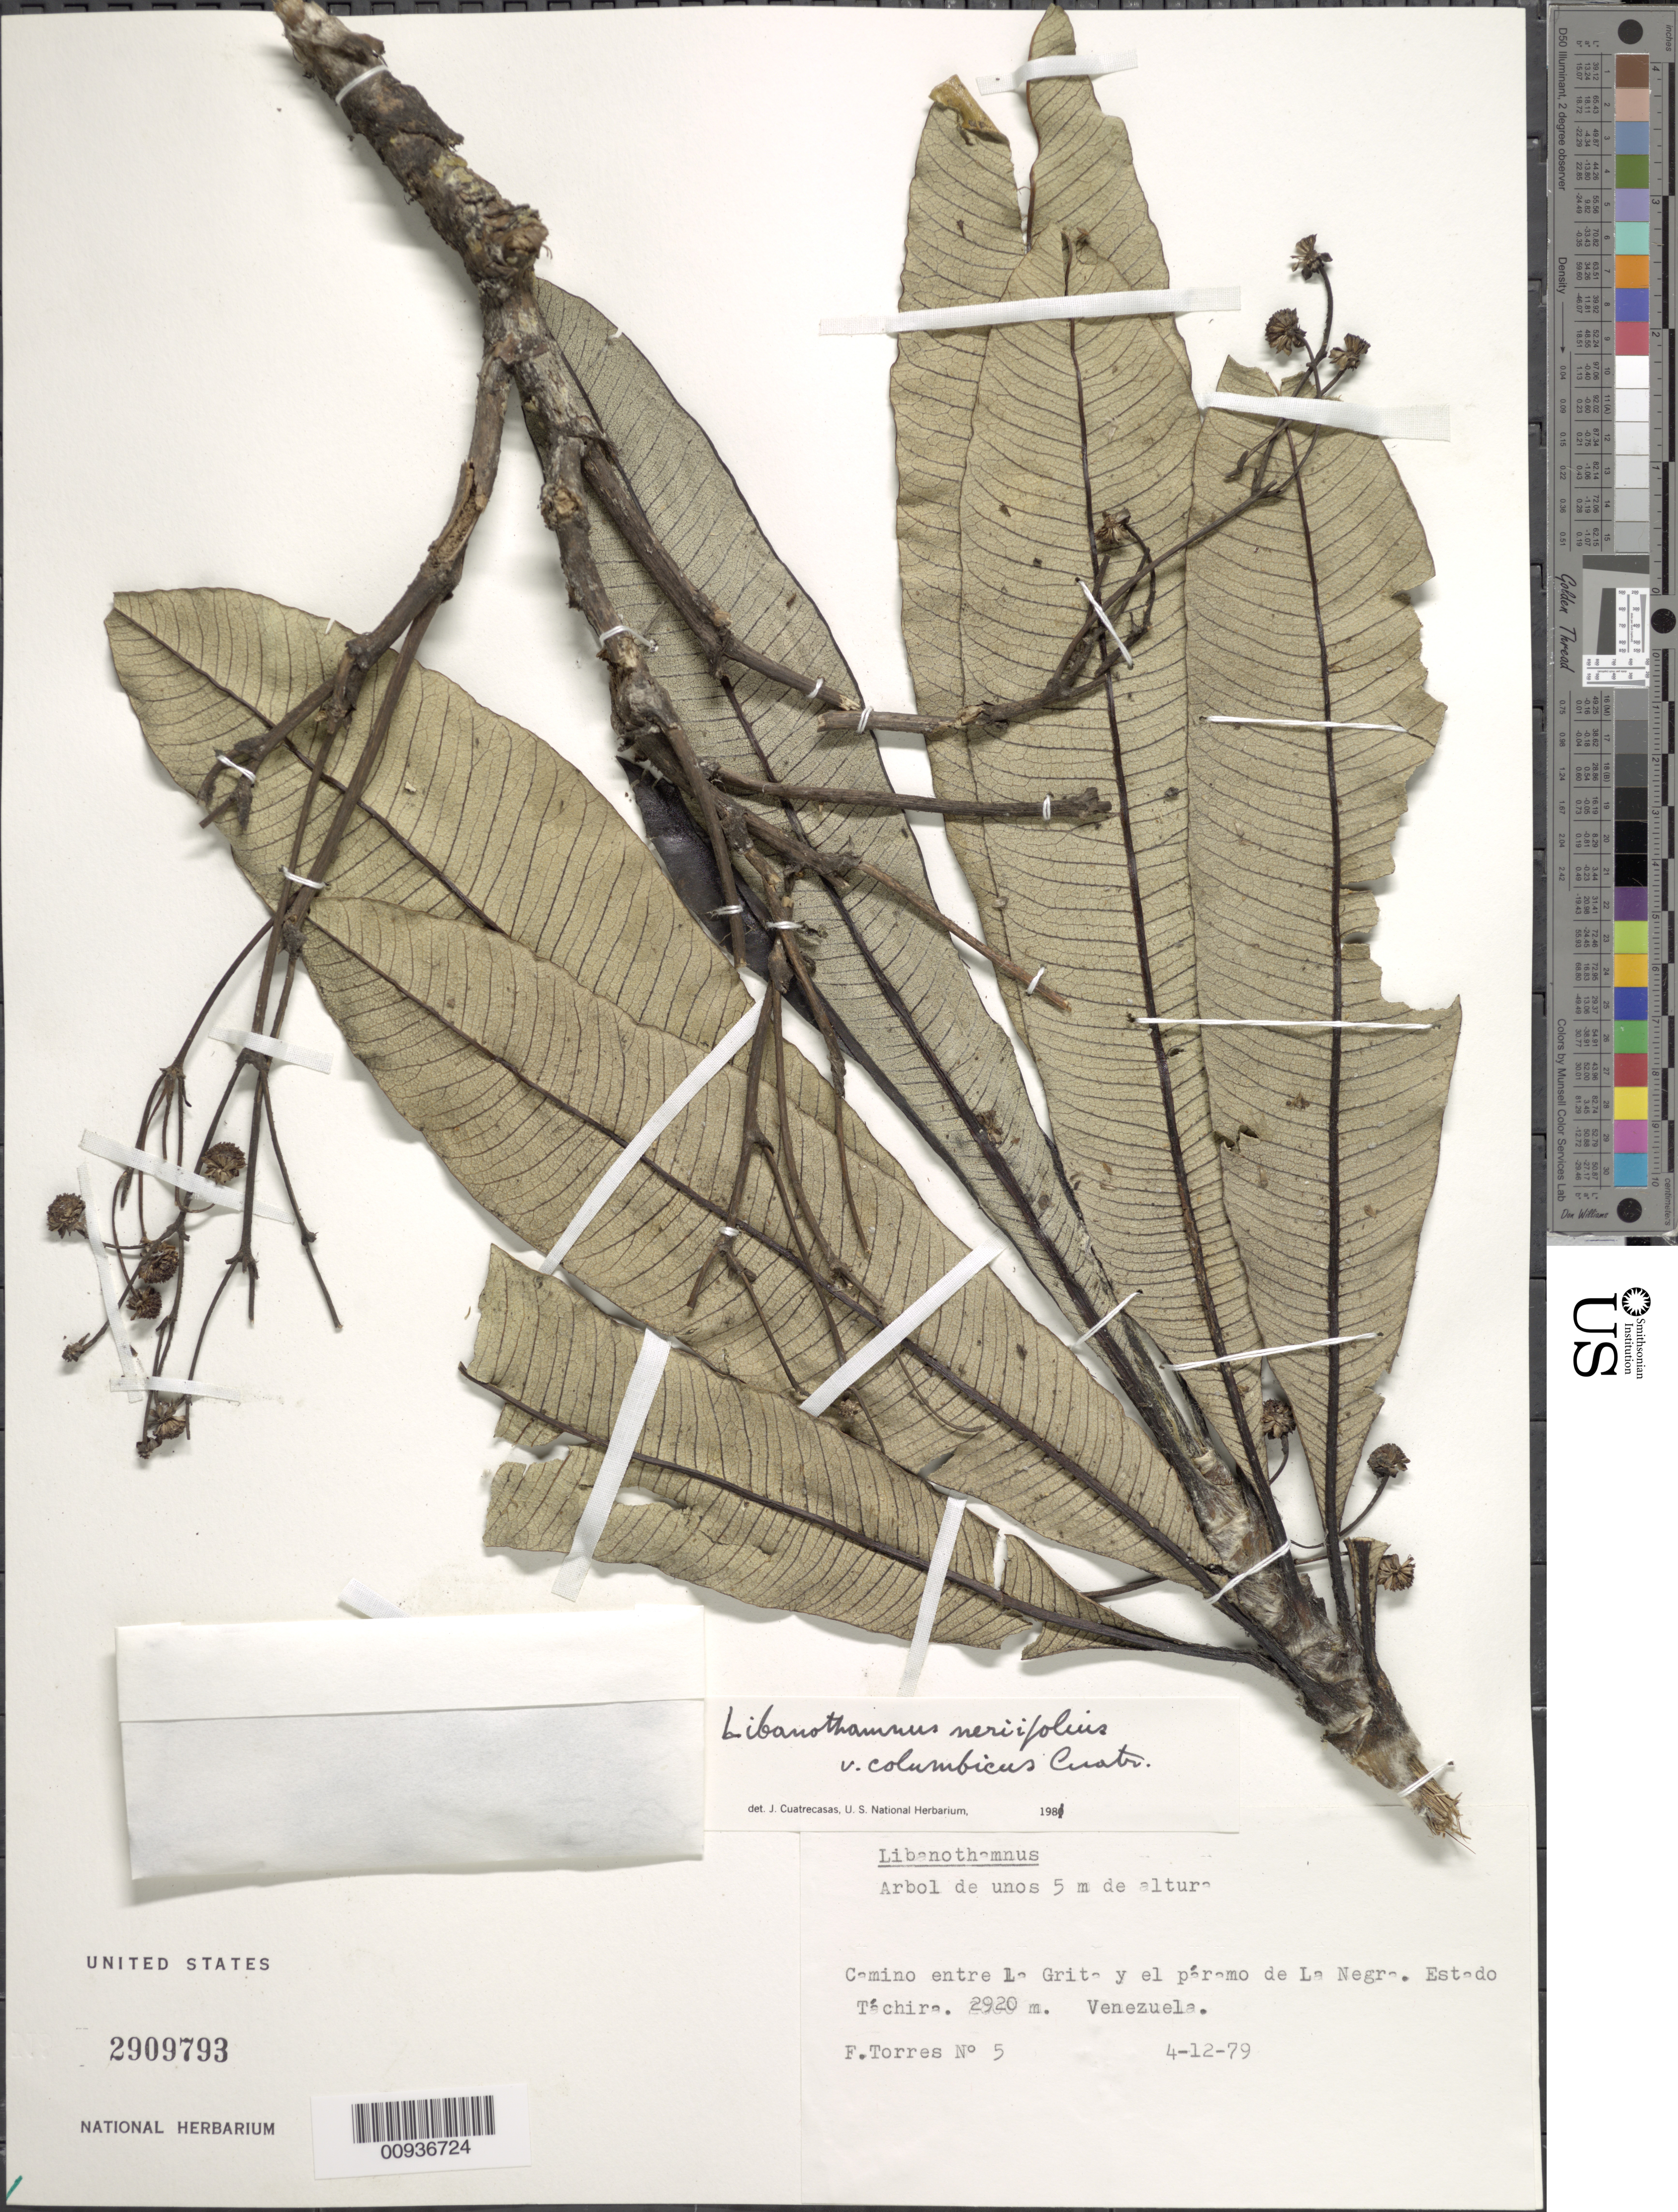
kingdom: Plantae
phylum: Tracheophyta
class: Magnoliopsida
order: Asterales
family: Asteraceae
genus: Libanothamnus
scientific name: Libanothamnus neriifolius var. columbicus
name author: (Cuatrec.) Cuatrec.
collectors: F. Torres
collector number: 5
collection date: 1979-12-04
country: Venezuela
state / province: Táchira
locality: Camino entre La Grita y el páramo de La Negra.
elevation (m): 2920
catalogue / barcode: US 2909793